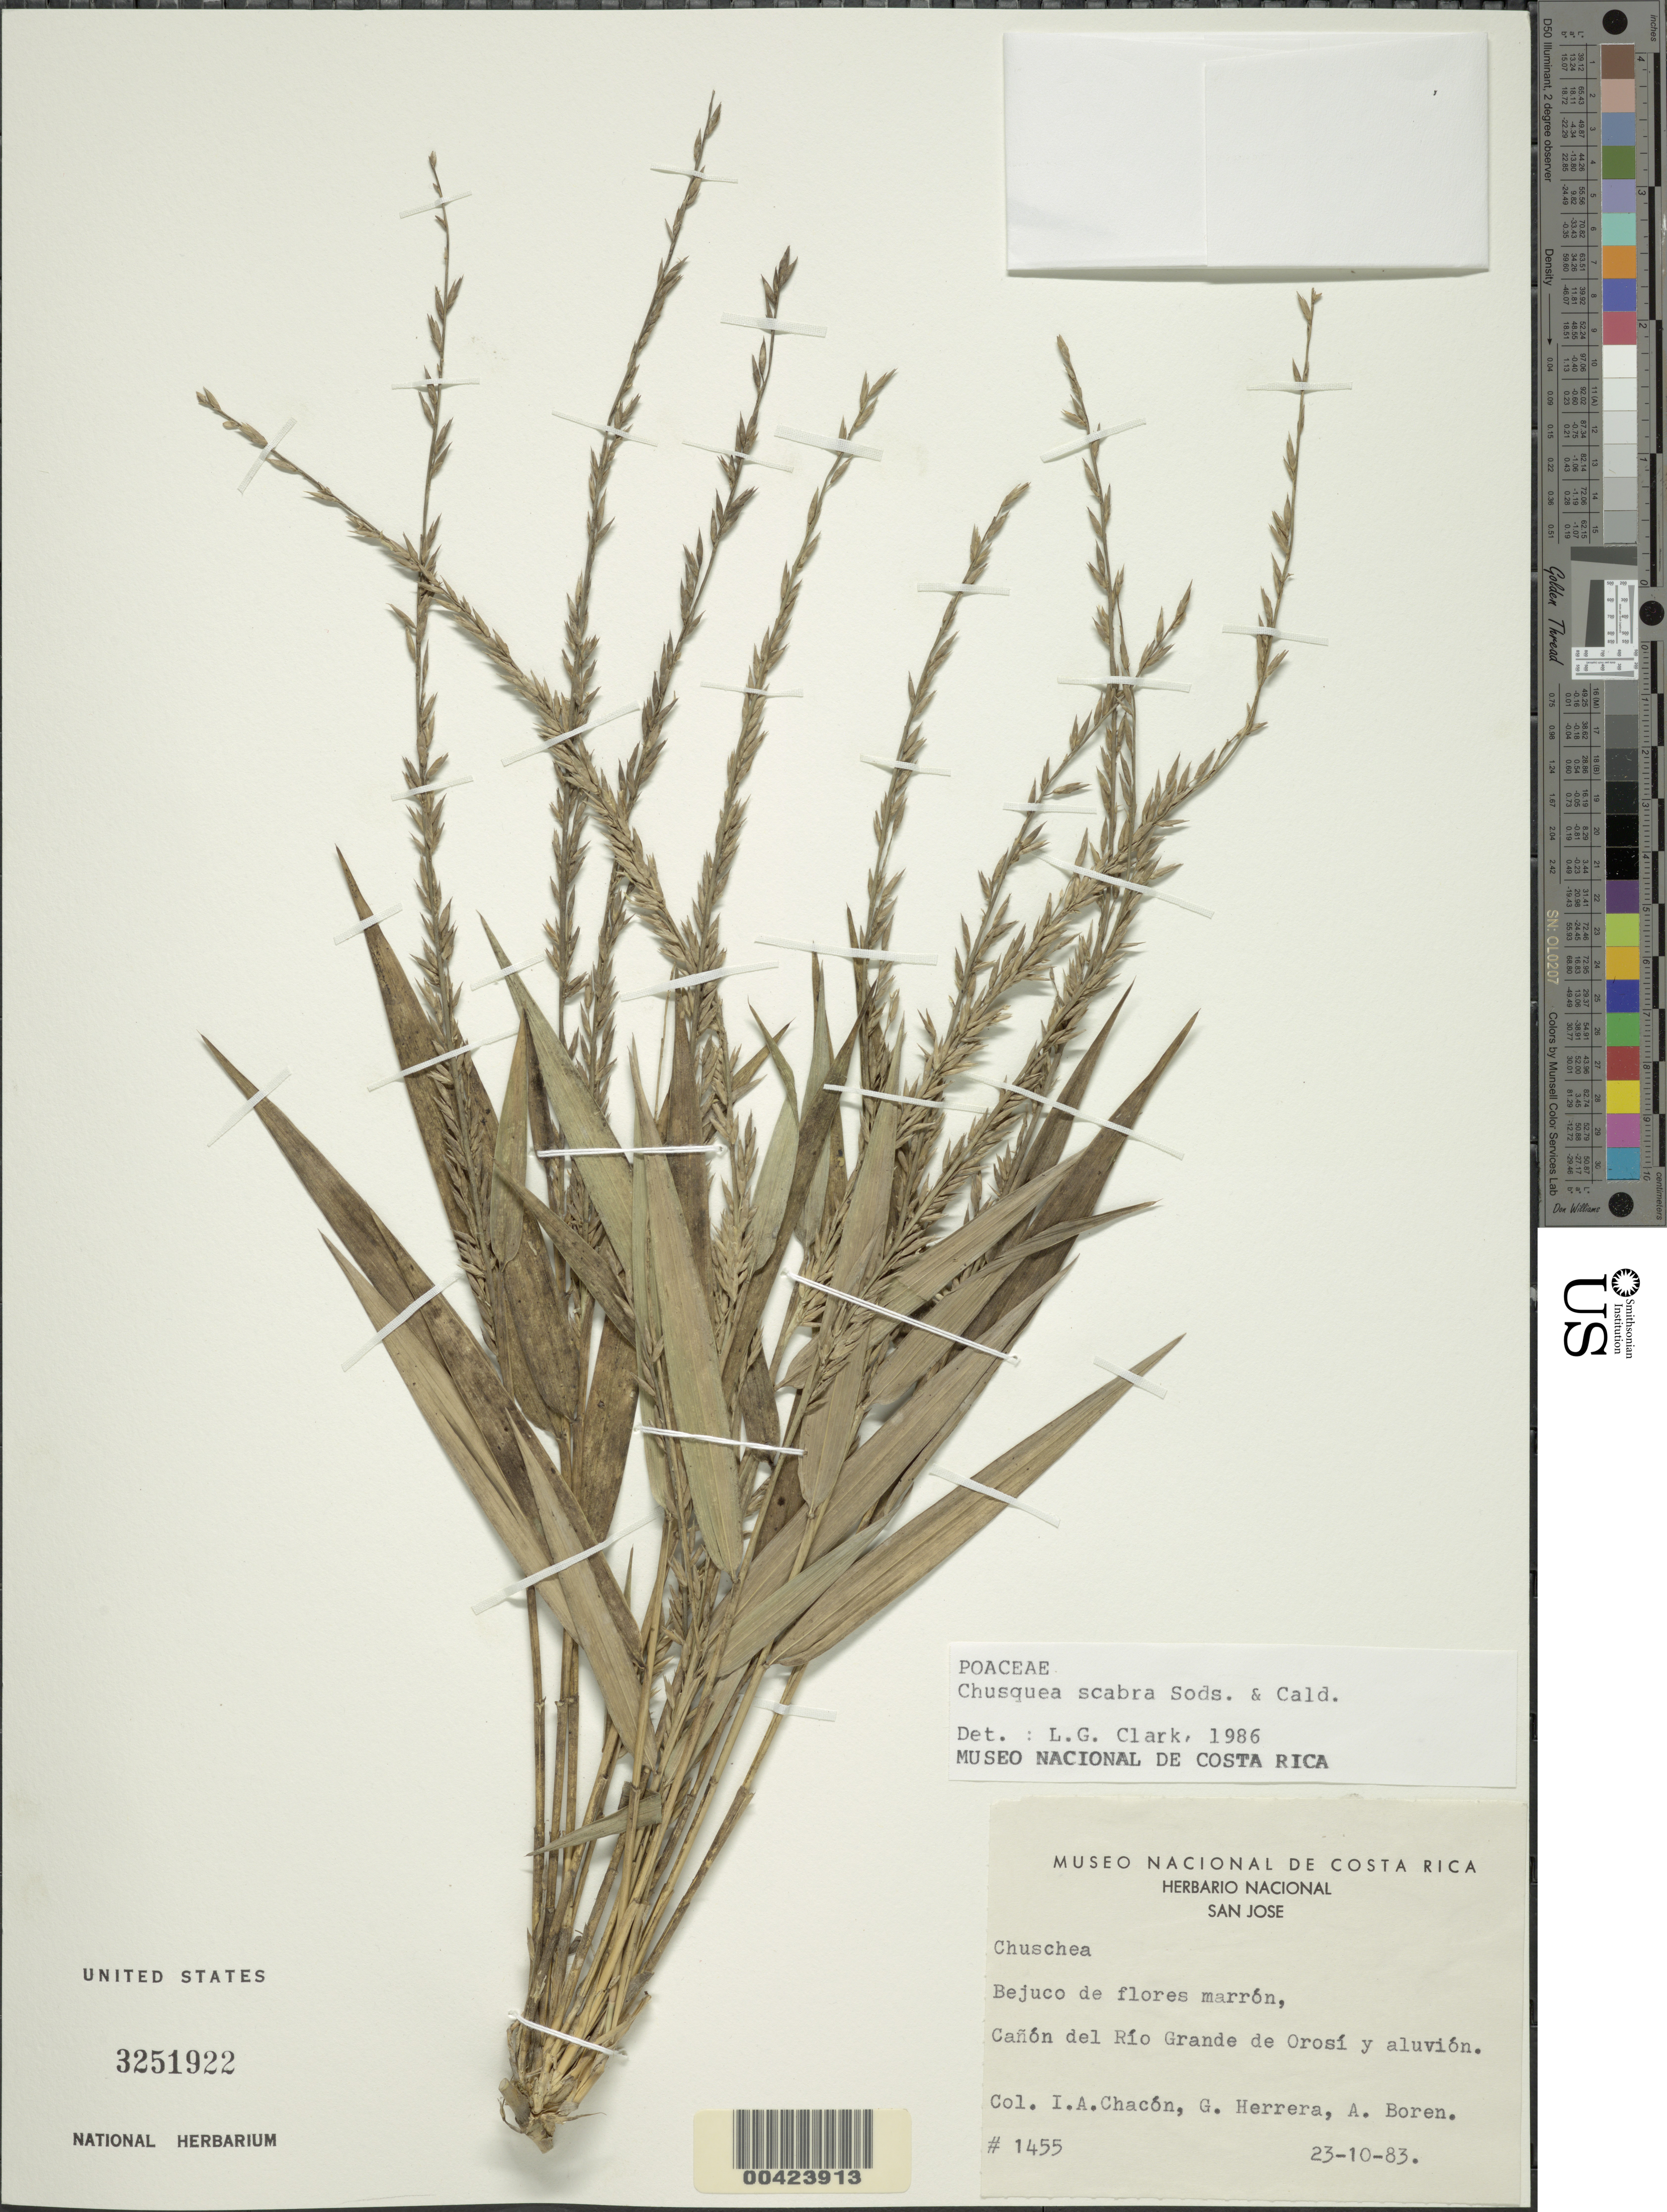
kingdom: Plantae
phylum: Tracheophyta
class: Liliopsida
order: Poales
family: Poaceae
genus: Chusquea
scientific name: Chusquea scabra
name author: Soderstr. & C. E. Calderón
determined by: Clark, Lynn G., (ISC), Iowa State University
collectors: I. Chacón, G. Herrera Ch. & A. Boren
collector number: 1455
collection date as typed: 23 Oct 1983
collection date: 1983-10-23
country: Costa Rica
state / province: San José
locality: Canon del rio grande de orosi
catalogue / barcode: US 3251922